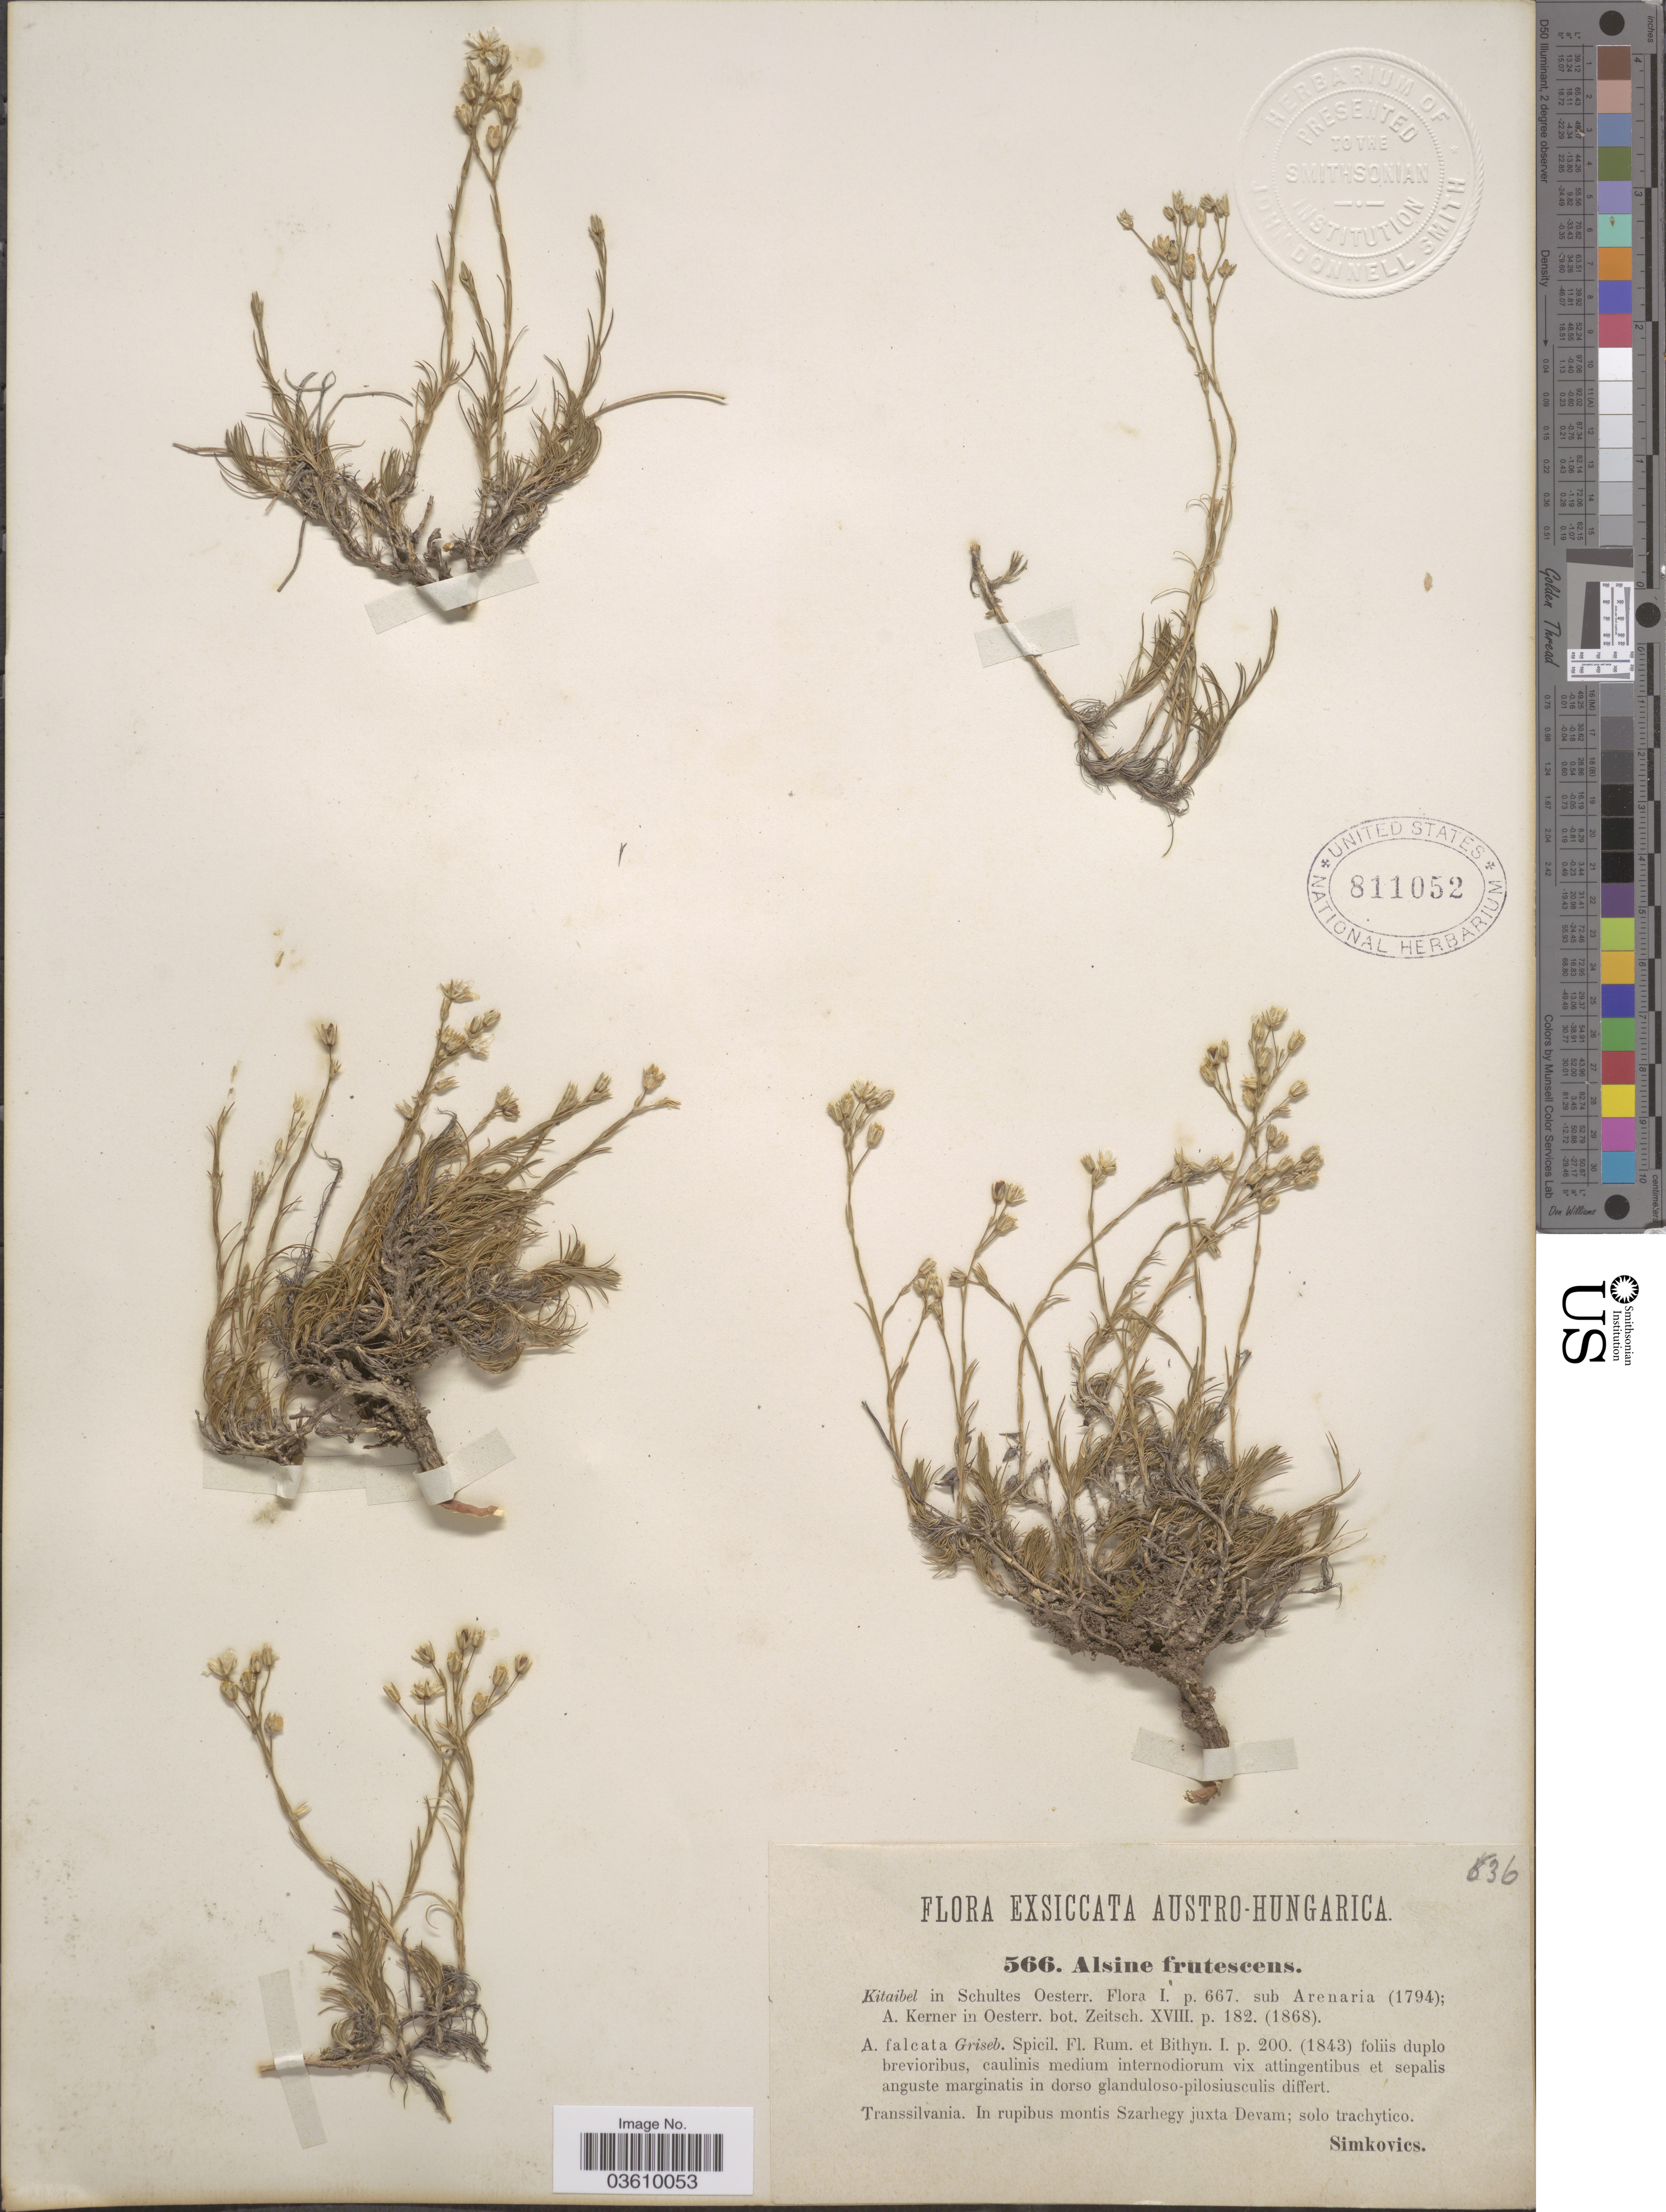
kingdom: Plantae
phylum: Tracheophyta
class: Magnoliopsida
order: Caryophyllales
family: Caryophyllaceae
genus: Minuartia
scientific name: Minuartia hirsuta subsp. frutescens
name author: (Kit.) Hand.-Mazz.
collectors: -. Simkovics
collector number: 566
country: Romania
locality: Austro-Hungarica. Transsilvania. In rupibus montis Szarhegy juxta Devam; solo trachytico.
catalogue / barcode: US 811052